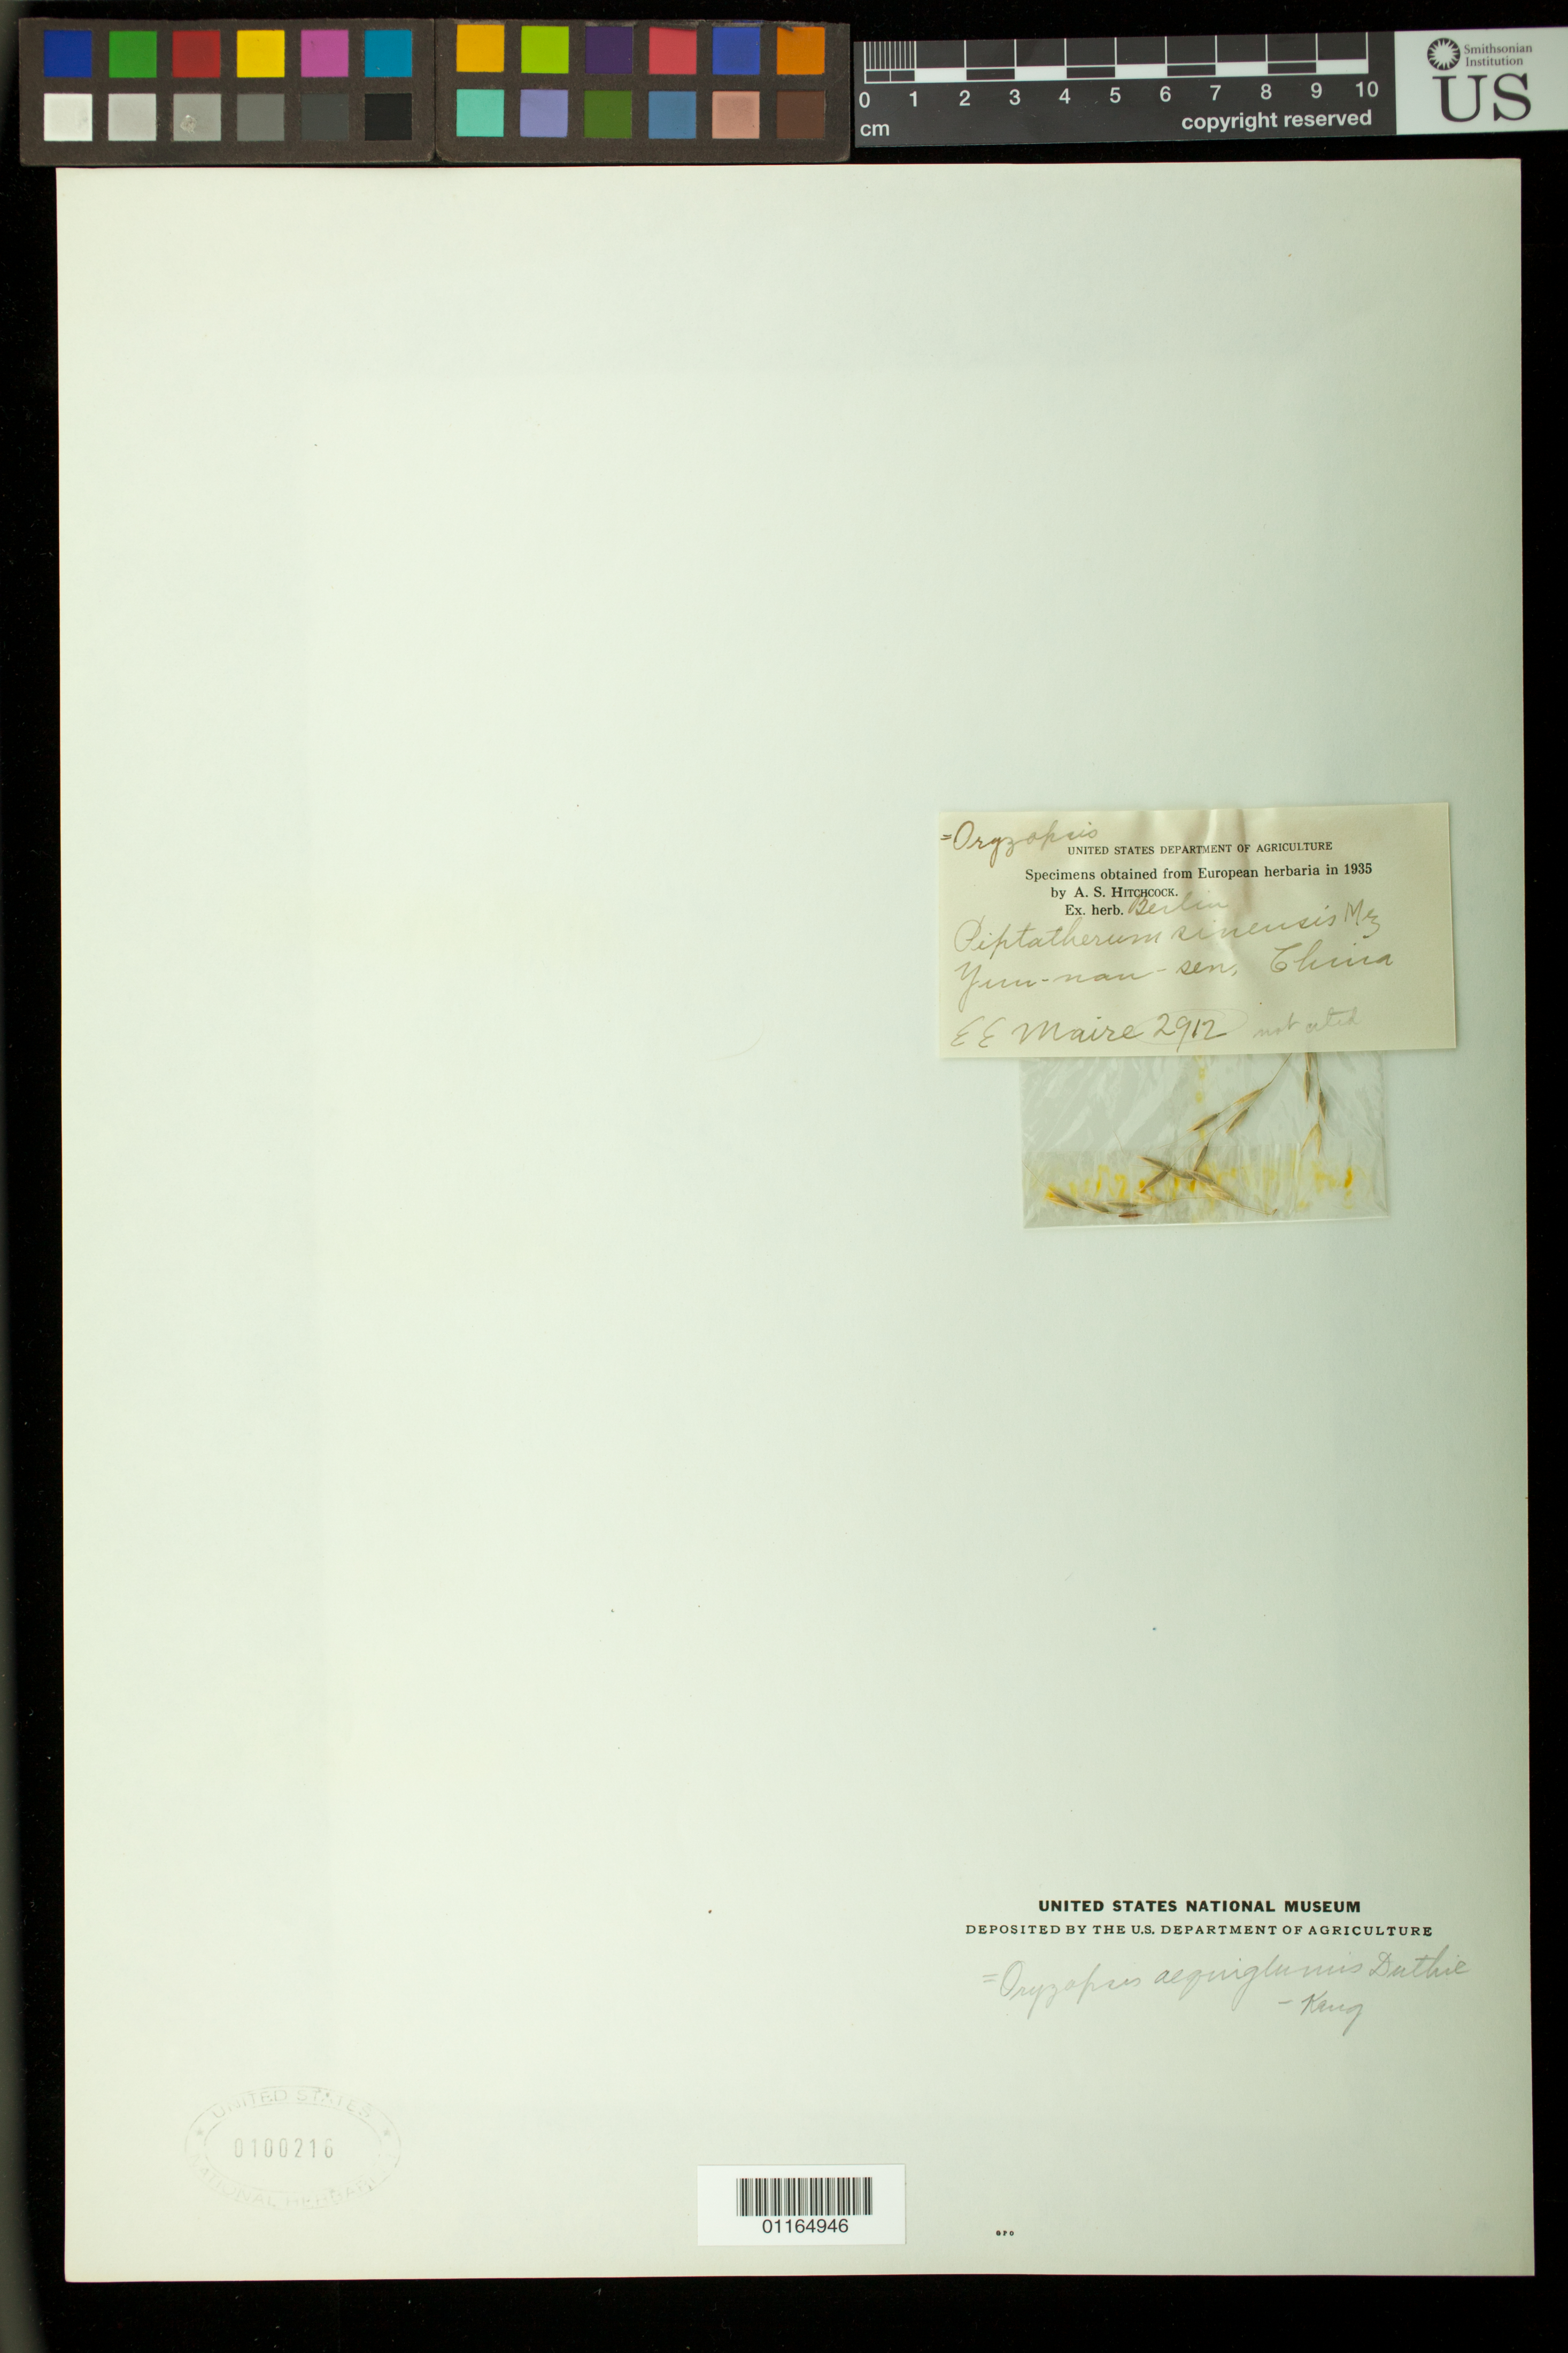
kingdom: Plantae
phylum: Tracheophyta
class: Liliopsida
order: Poales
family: Poaceae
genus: Piptatherum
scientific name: Piptatherum sinense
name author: Mez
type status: Type Collection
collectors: E. E. Maire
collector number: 2912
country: China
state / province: Yunnan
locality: Yun-Nan-Sen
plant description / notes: Fragmentary material of type specimen ex herb. Berlin [presumably a type; protologue cites no collection number]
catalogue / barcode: US 100216